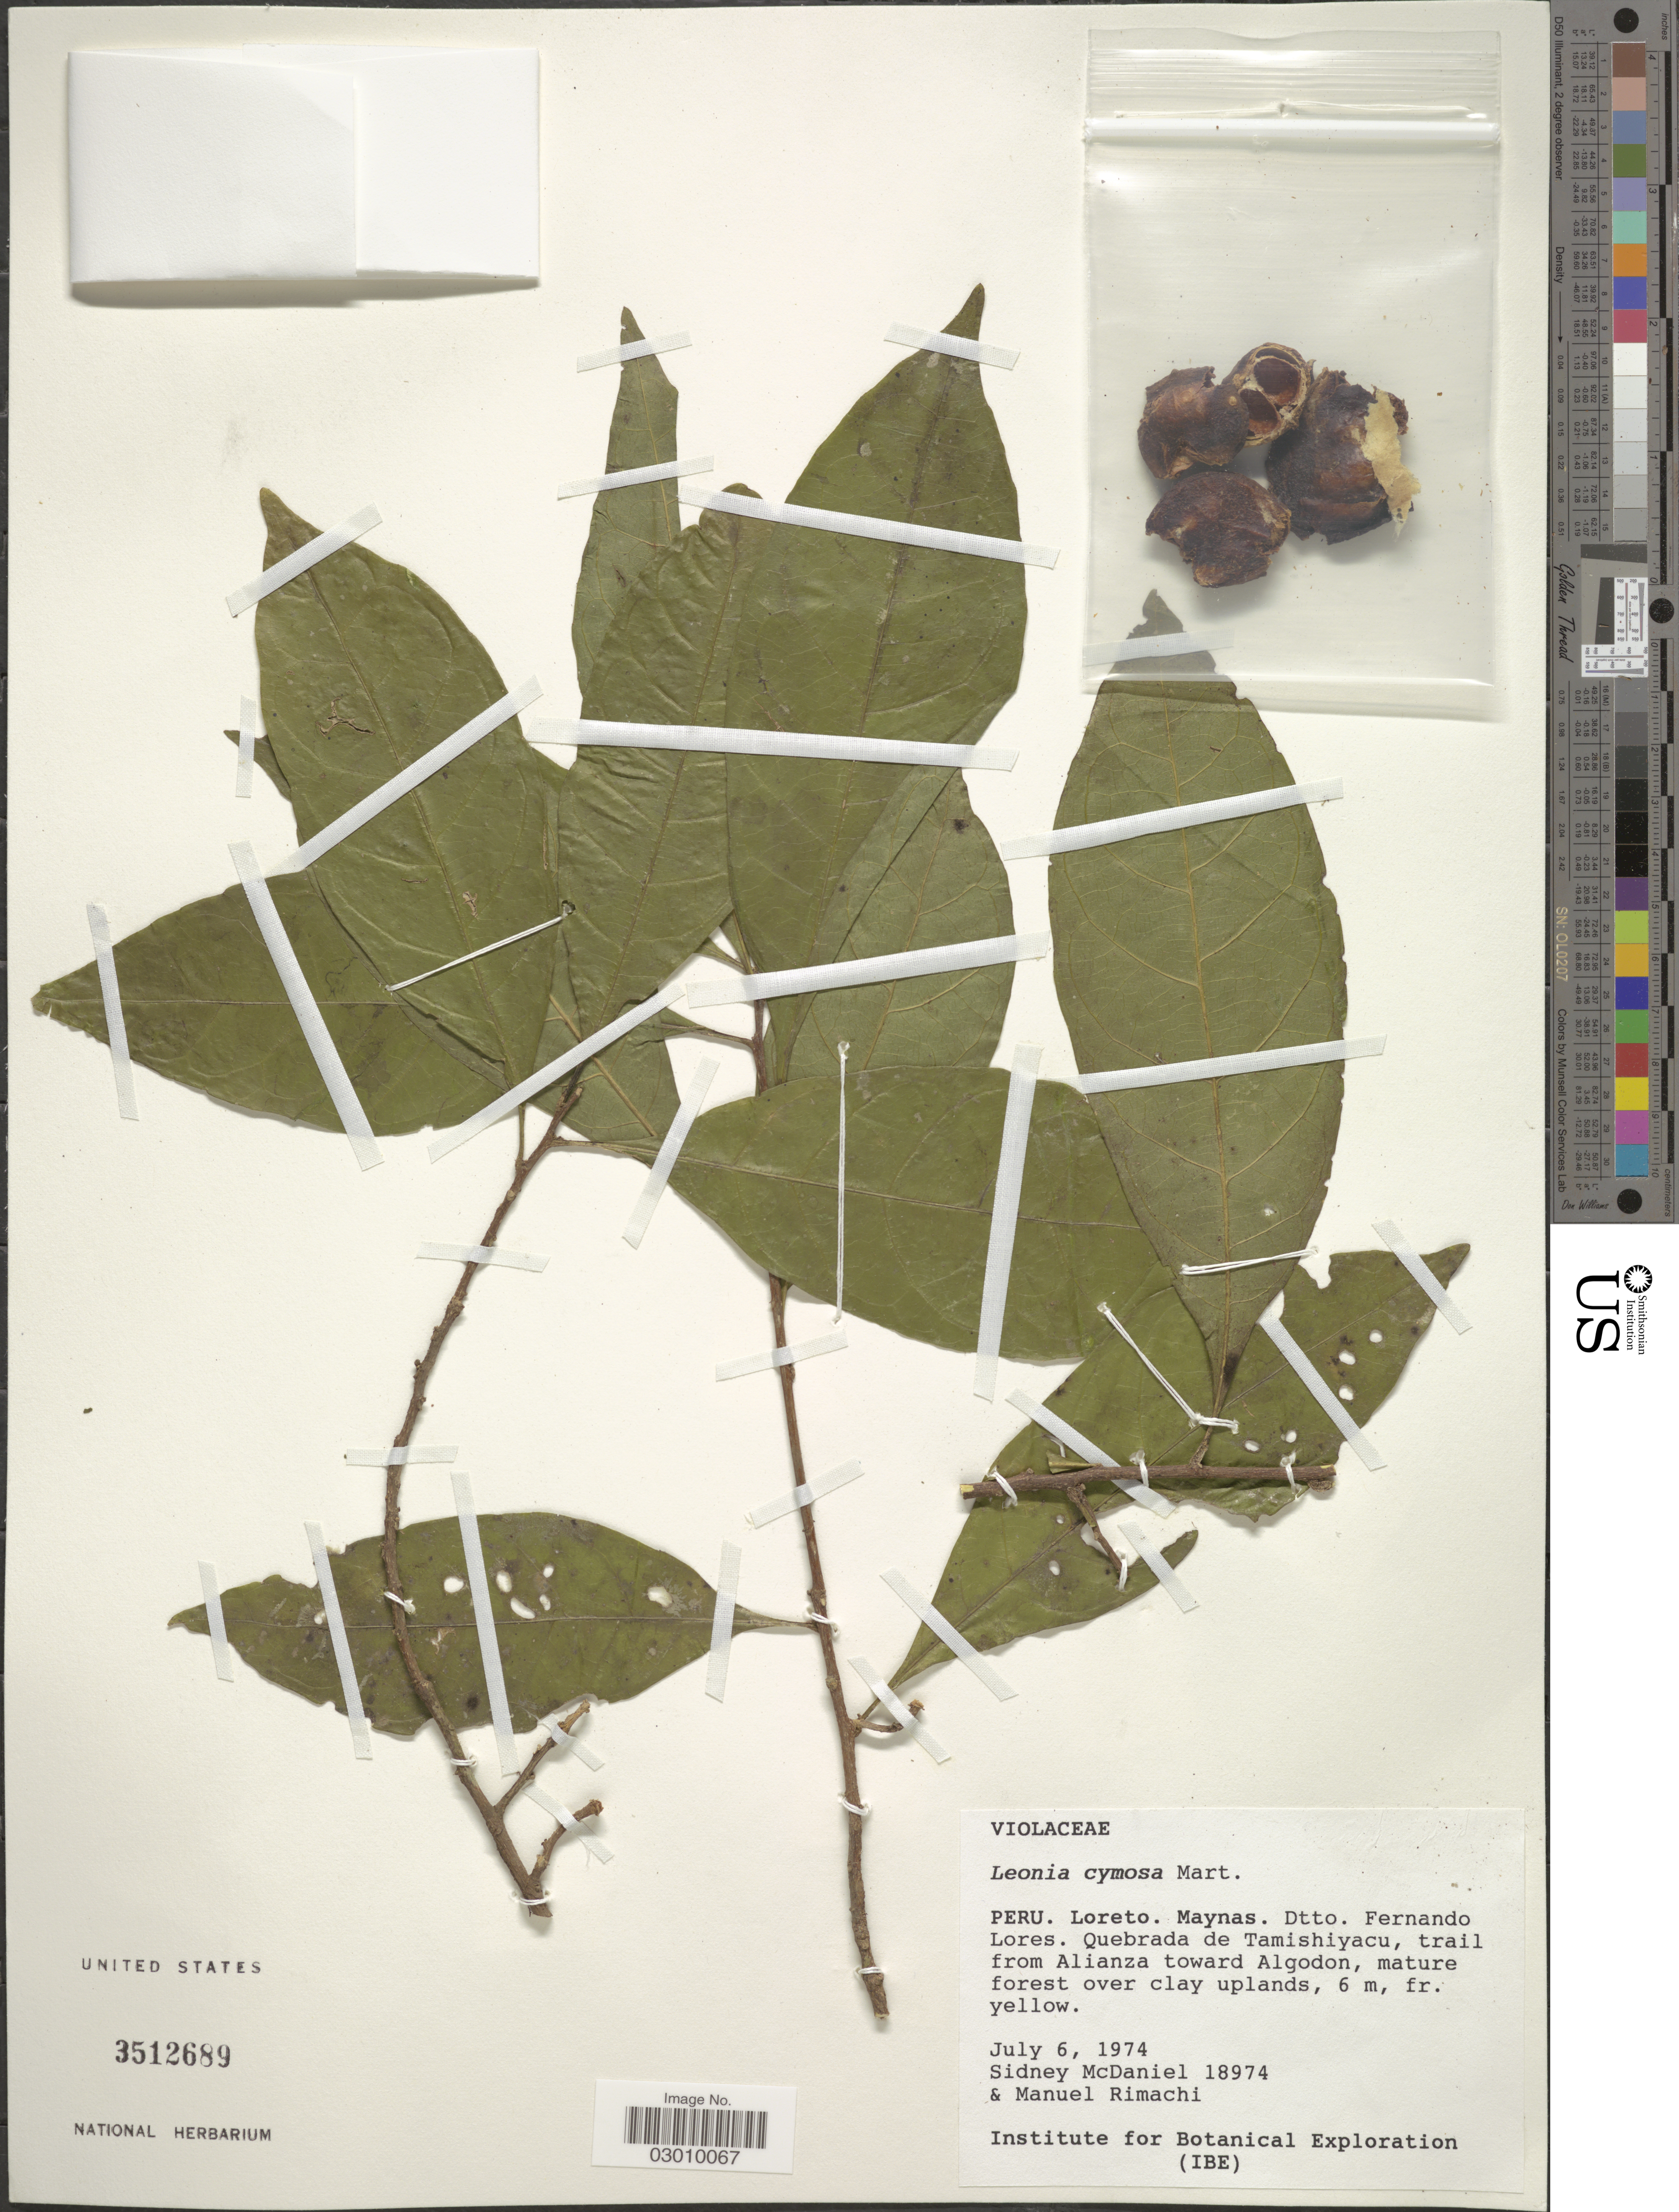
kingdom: Plantae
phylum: Tracheophyta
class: Magnoliopsida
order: Malpighiales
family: Violaceae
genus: Leonia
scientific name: Leonia cymosa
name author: Mart.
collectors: S. McDaniel & M. Rimachi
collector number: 18974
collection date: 1974-07-06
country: Peru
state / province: Loreto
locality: Maynas, Dtto. Fernando Lores, Quebrada de Tamishiyacu, trail from Alianza toward Algodon.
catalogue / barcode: US 3512689